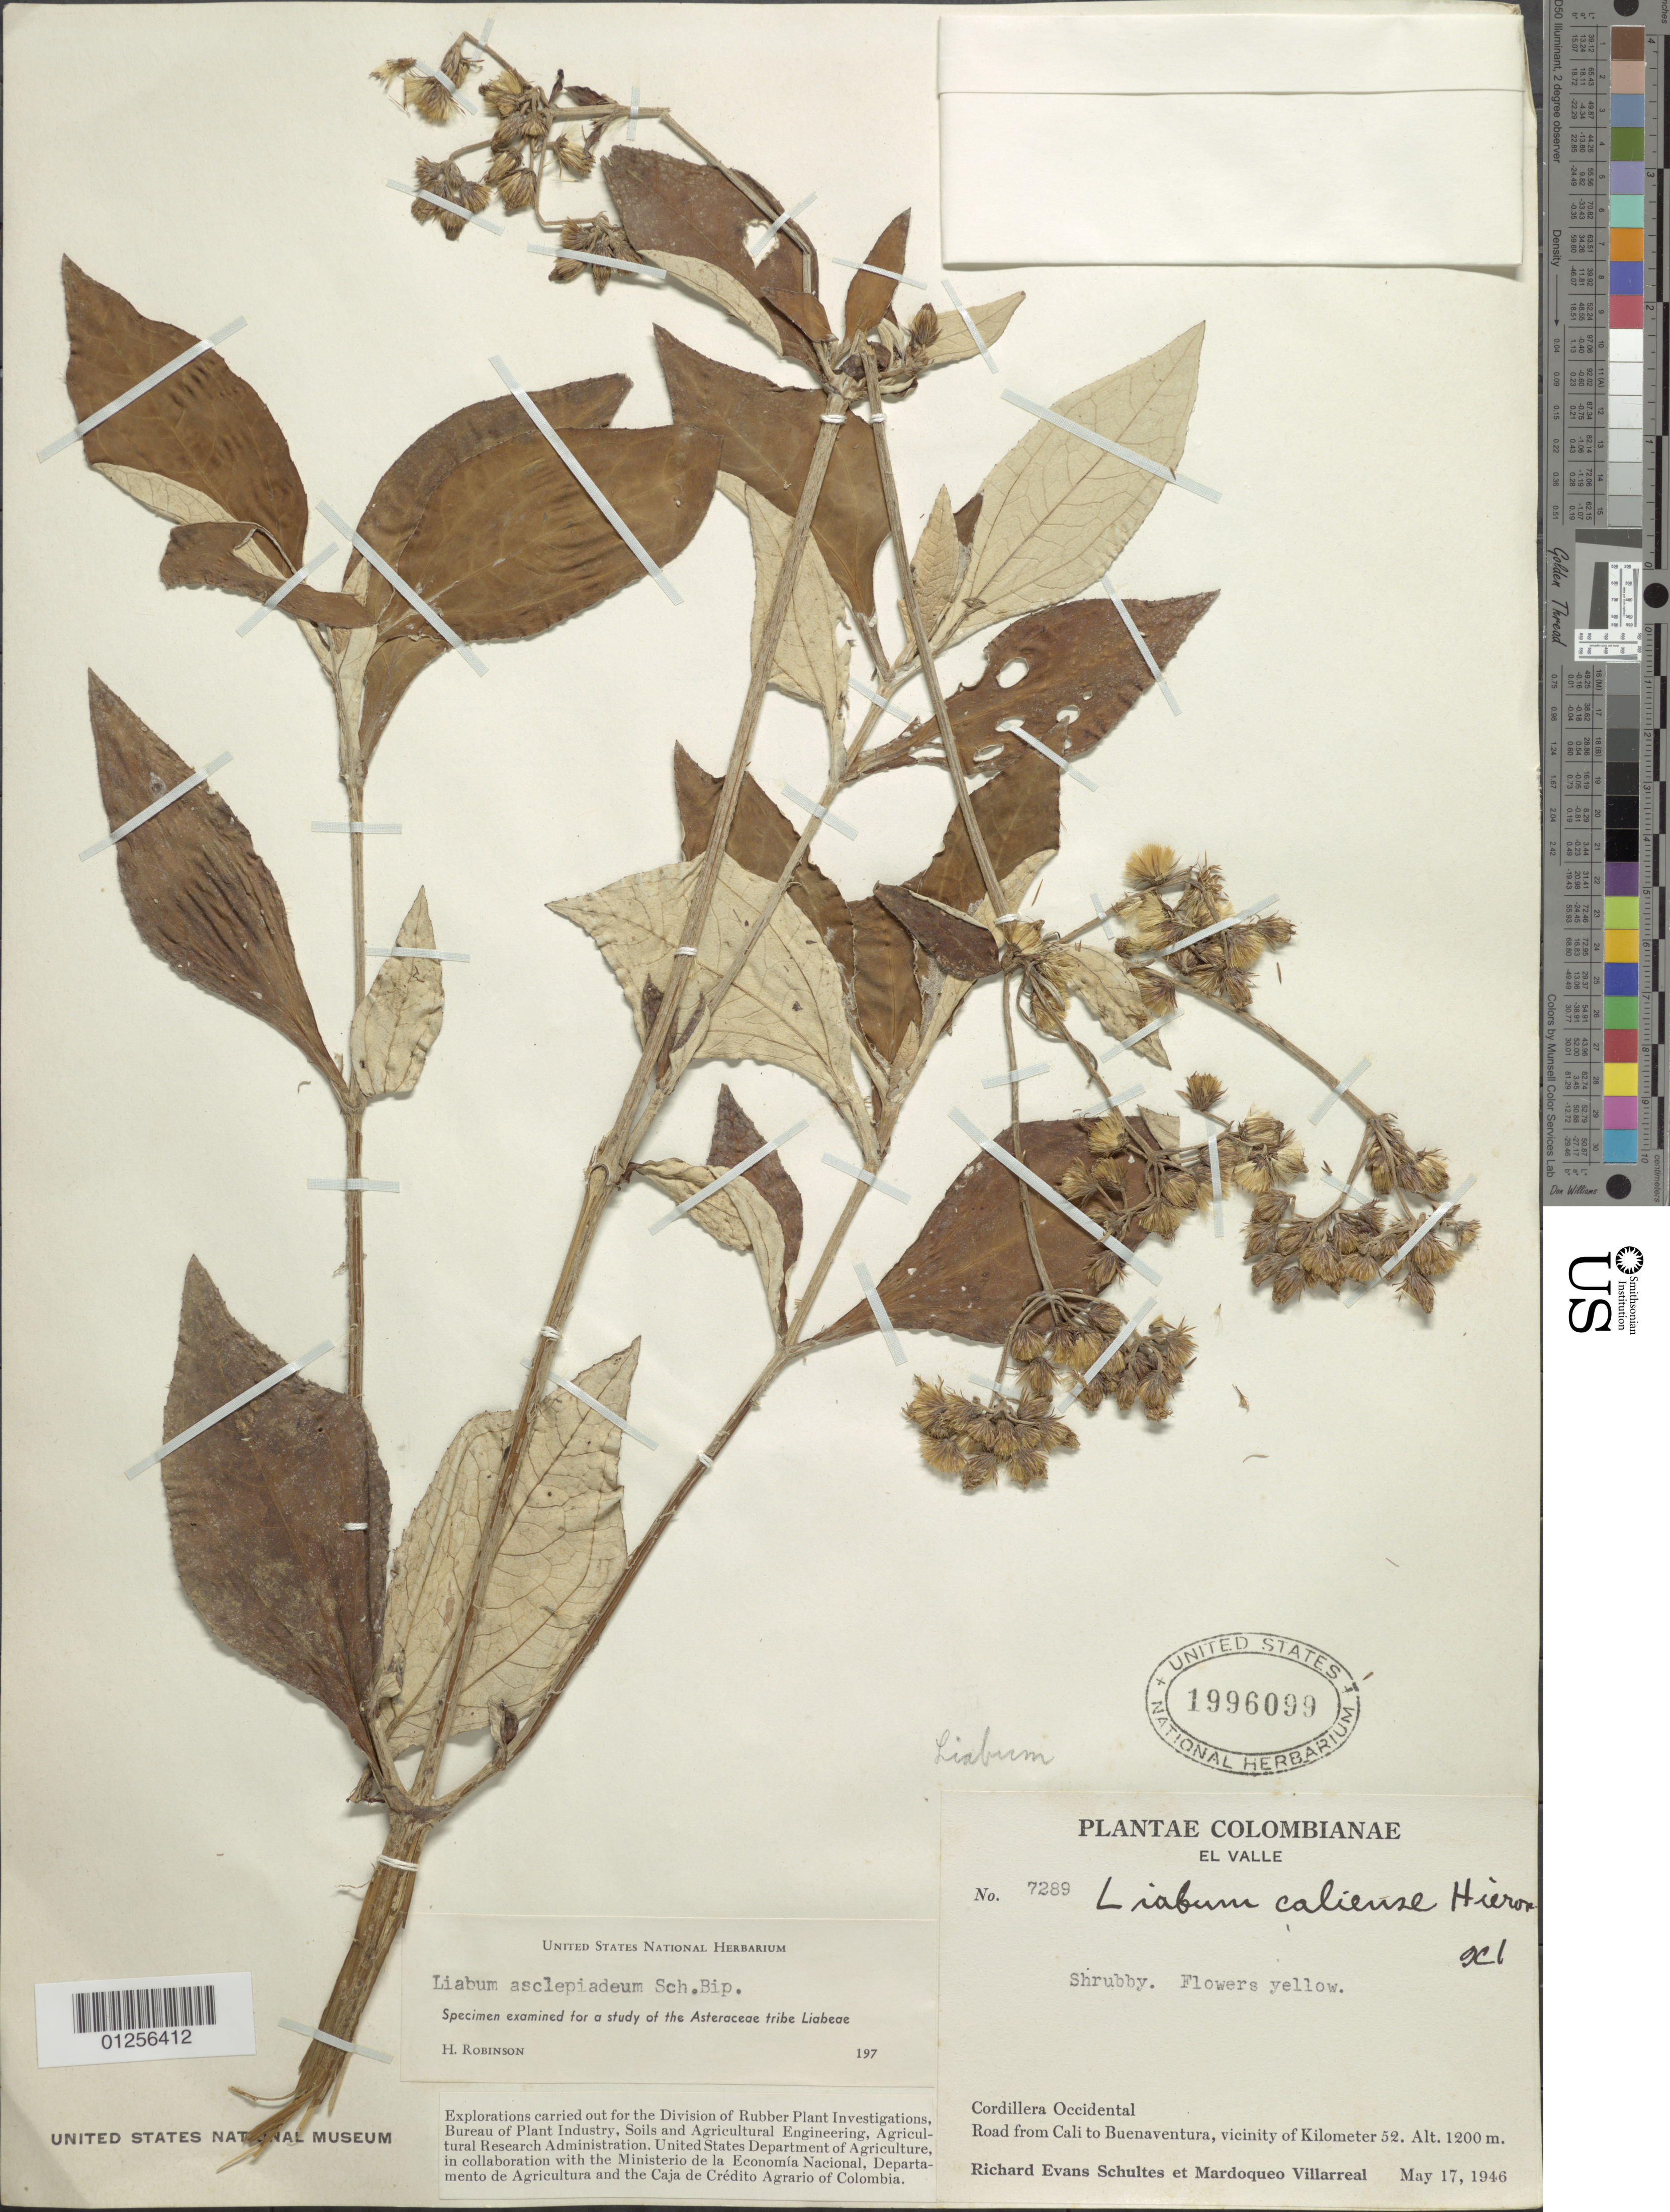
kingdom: Plantae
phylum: Tracheophyta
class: Magnoliopsida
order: Asterales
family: Asteraceae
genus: Liabum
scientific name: Liabum asclepiadeum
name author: Sch. Bip.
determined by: Robinson, Harold E., (US)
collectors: R. E. Schultes & M. Villarreal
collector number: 7289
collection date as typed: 17 May 1946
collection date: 1946-05-17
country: Colombia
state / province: Valle del Cauca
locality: Cordillera Occidental, rd from Cali to Buenaventura, vicinity of km 52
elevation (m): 1200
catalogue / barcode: US 1996099